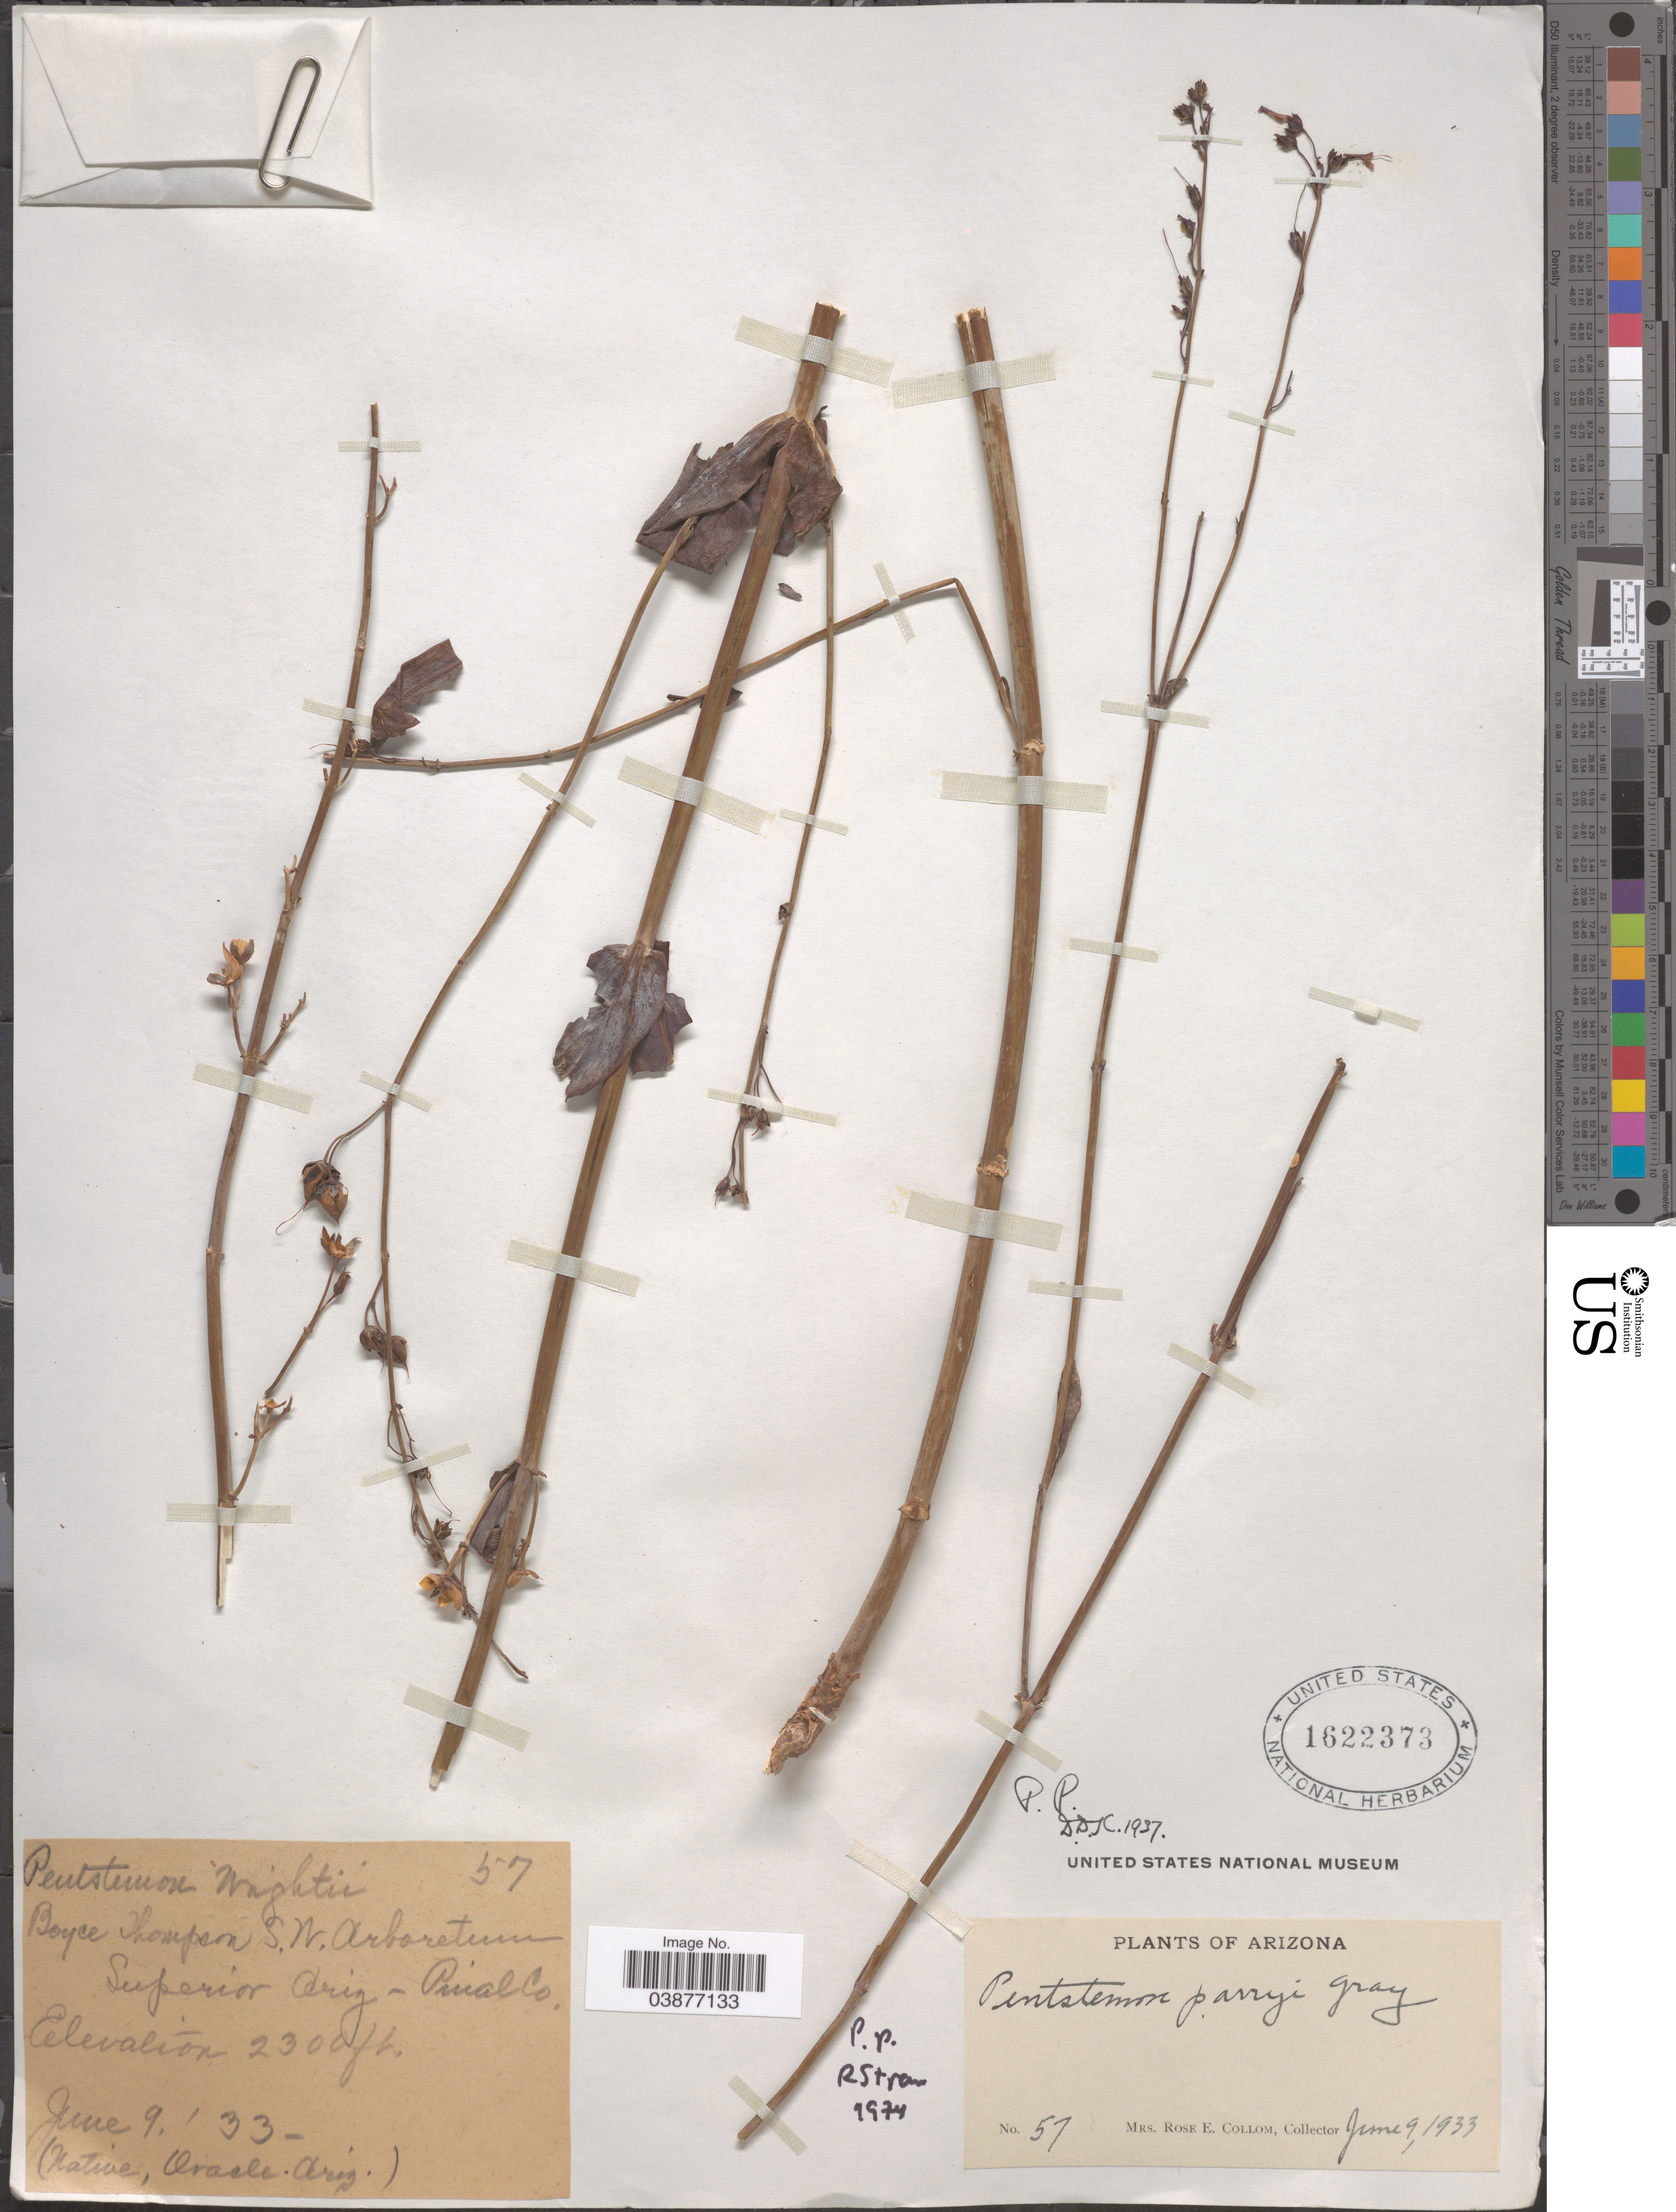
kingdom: Plantae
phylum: Tracheophyta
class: Magnoliopsida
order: Lamiales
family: Plantaginaceae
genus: Penstemon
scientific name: Penstemon parryi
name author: A. Gray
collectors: R. E. Collom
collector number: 57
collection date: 1933-06-09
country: United States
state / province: Arizona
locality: Boyce Thompson S. W. Arboretum. Superior Ariz- Pinal Co.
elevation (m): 701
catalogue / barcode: US 1622373